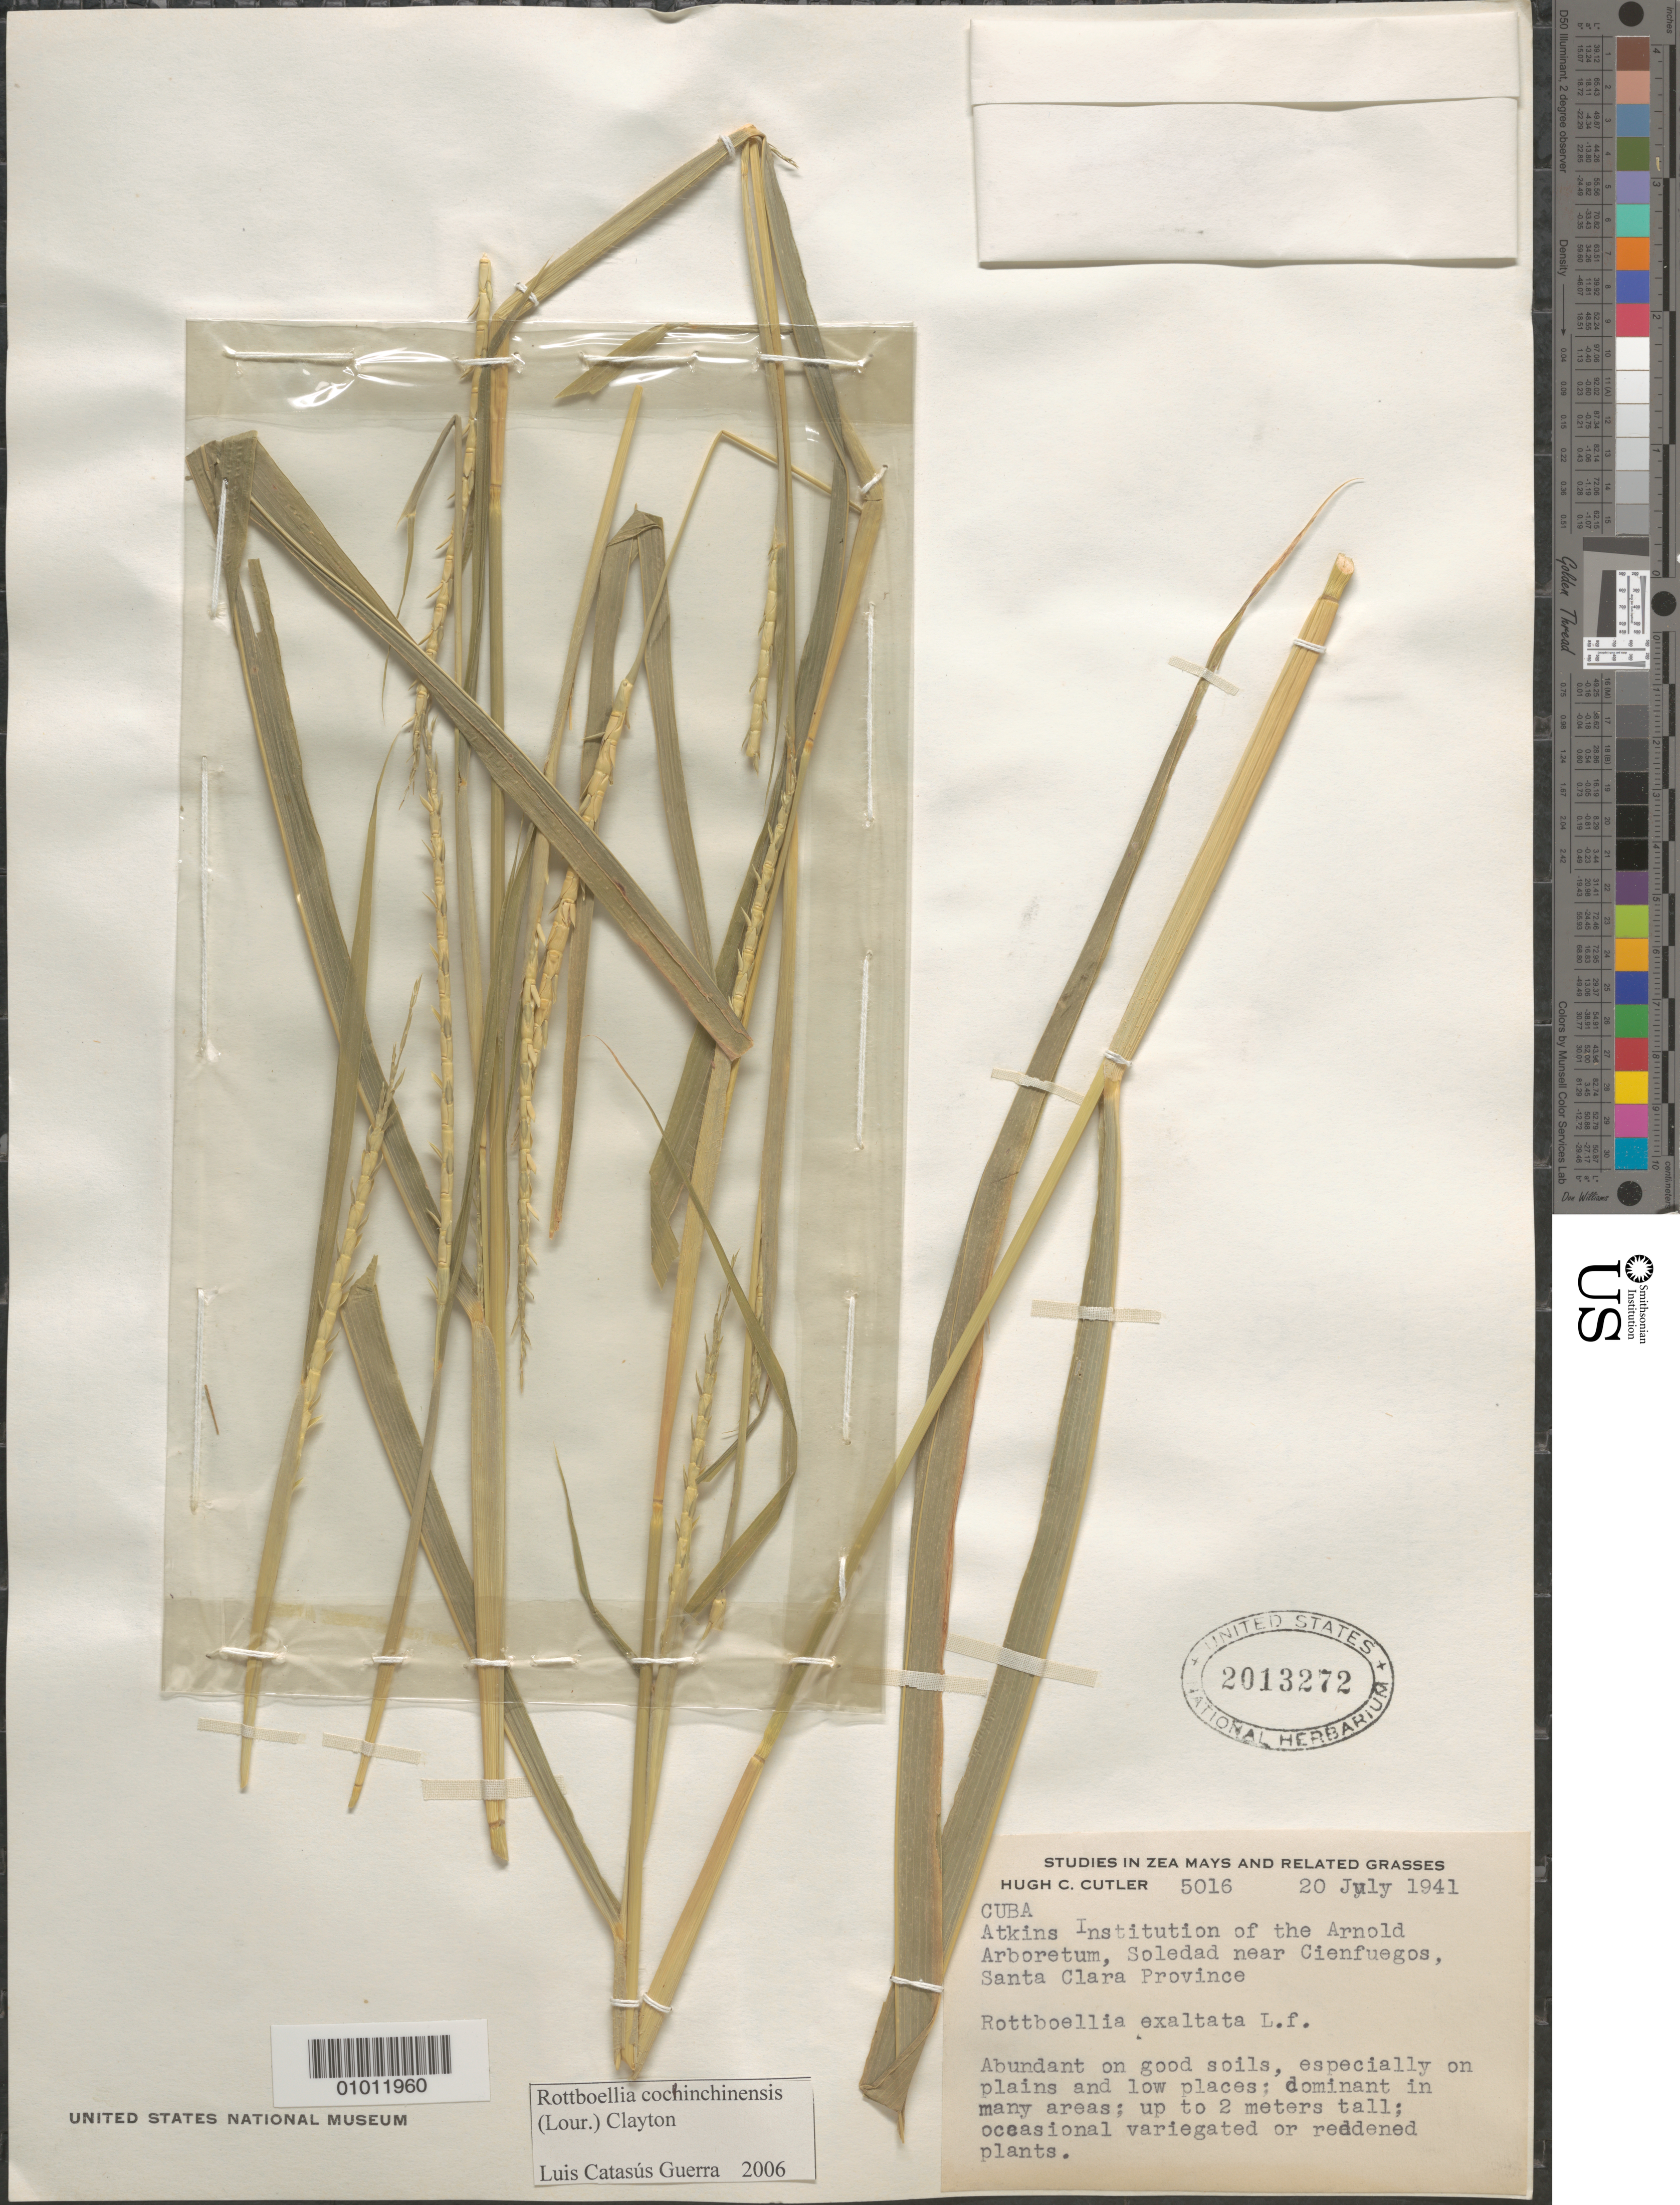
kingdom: Plantae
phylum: Tracheophyta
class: Liliopsida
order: Poales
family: Poaceae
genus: Rottboellia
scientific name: Rottboellia cochinchinensis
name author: (Lour.) Clayton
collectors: H. C. Cutler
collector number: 5016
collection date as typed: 20 Jul 1941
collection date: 1941-07-20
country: Cuba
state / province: Cienfuegos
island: Cuba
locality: Soledad near Cienfuegos, Santa Clara Prov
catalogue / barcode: US 2013272